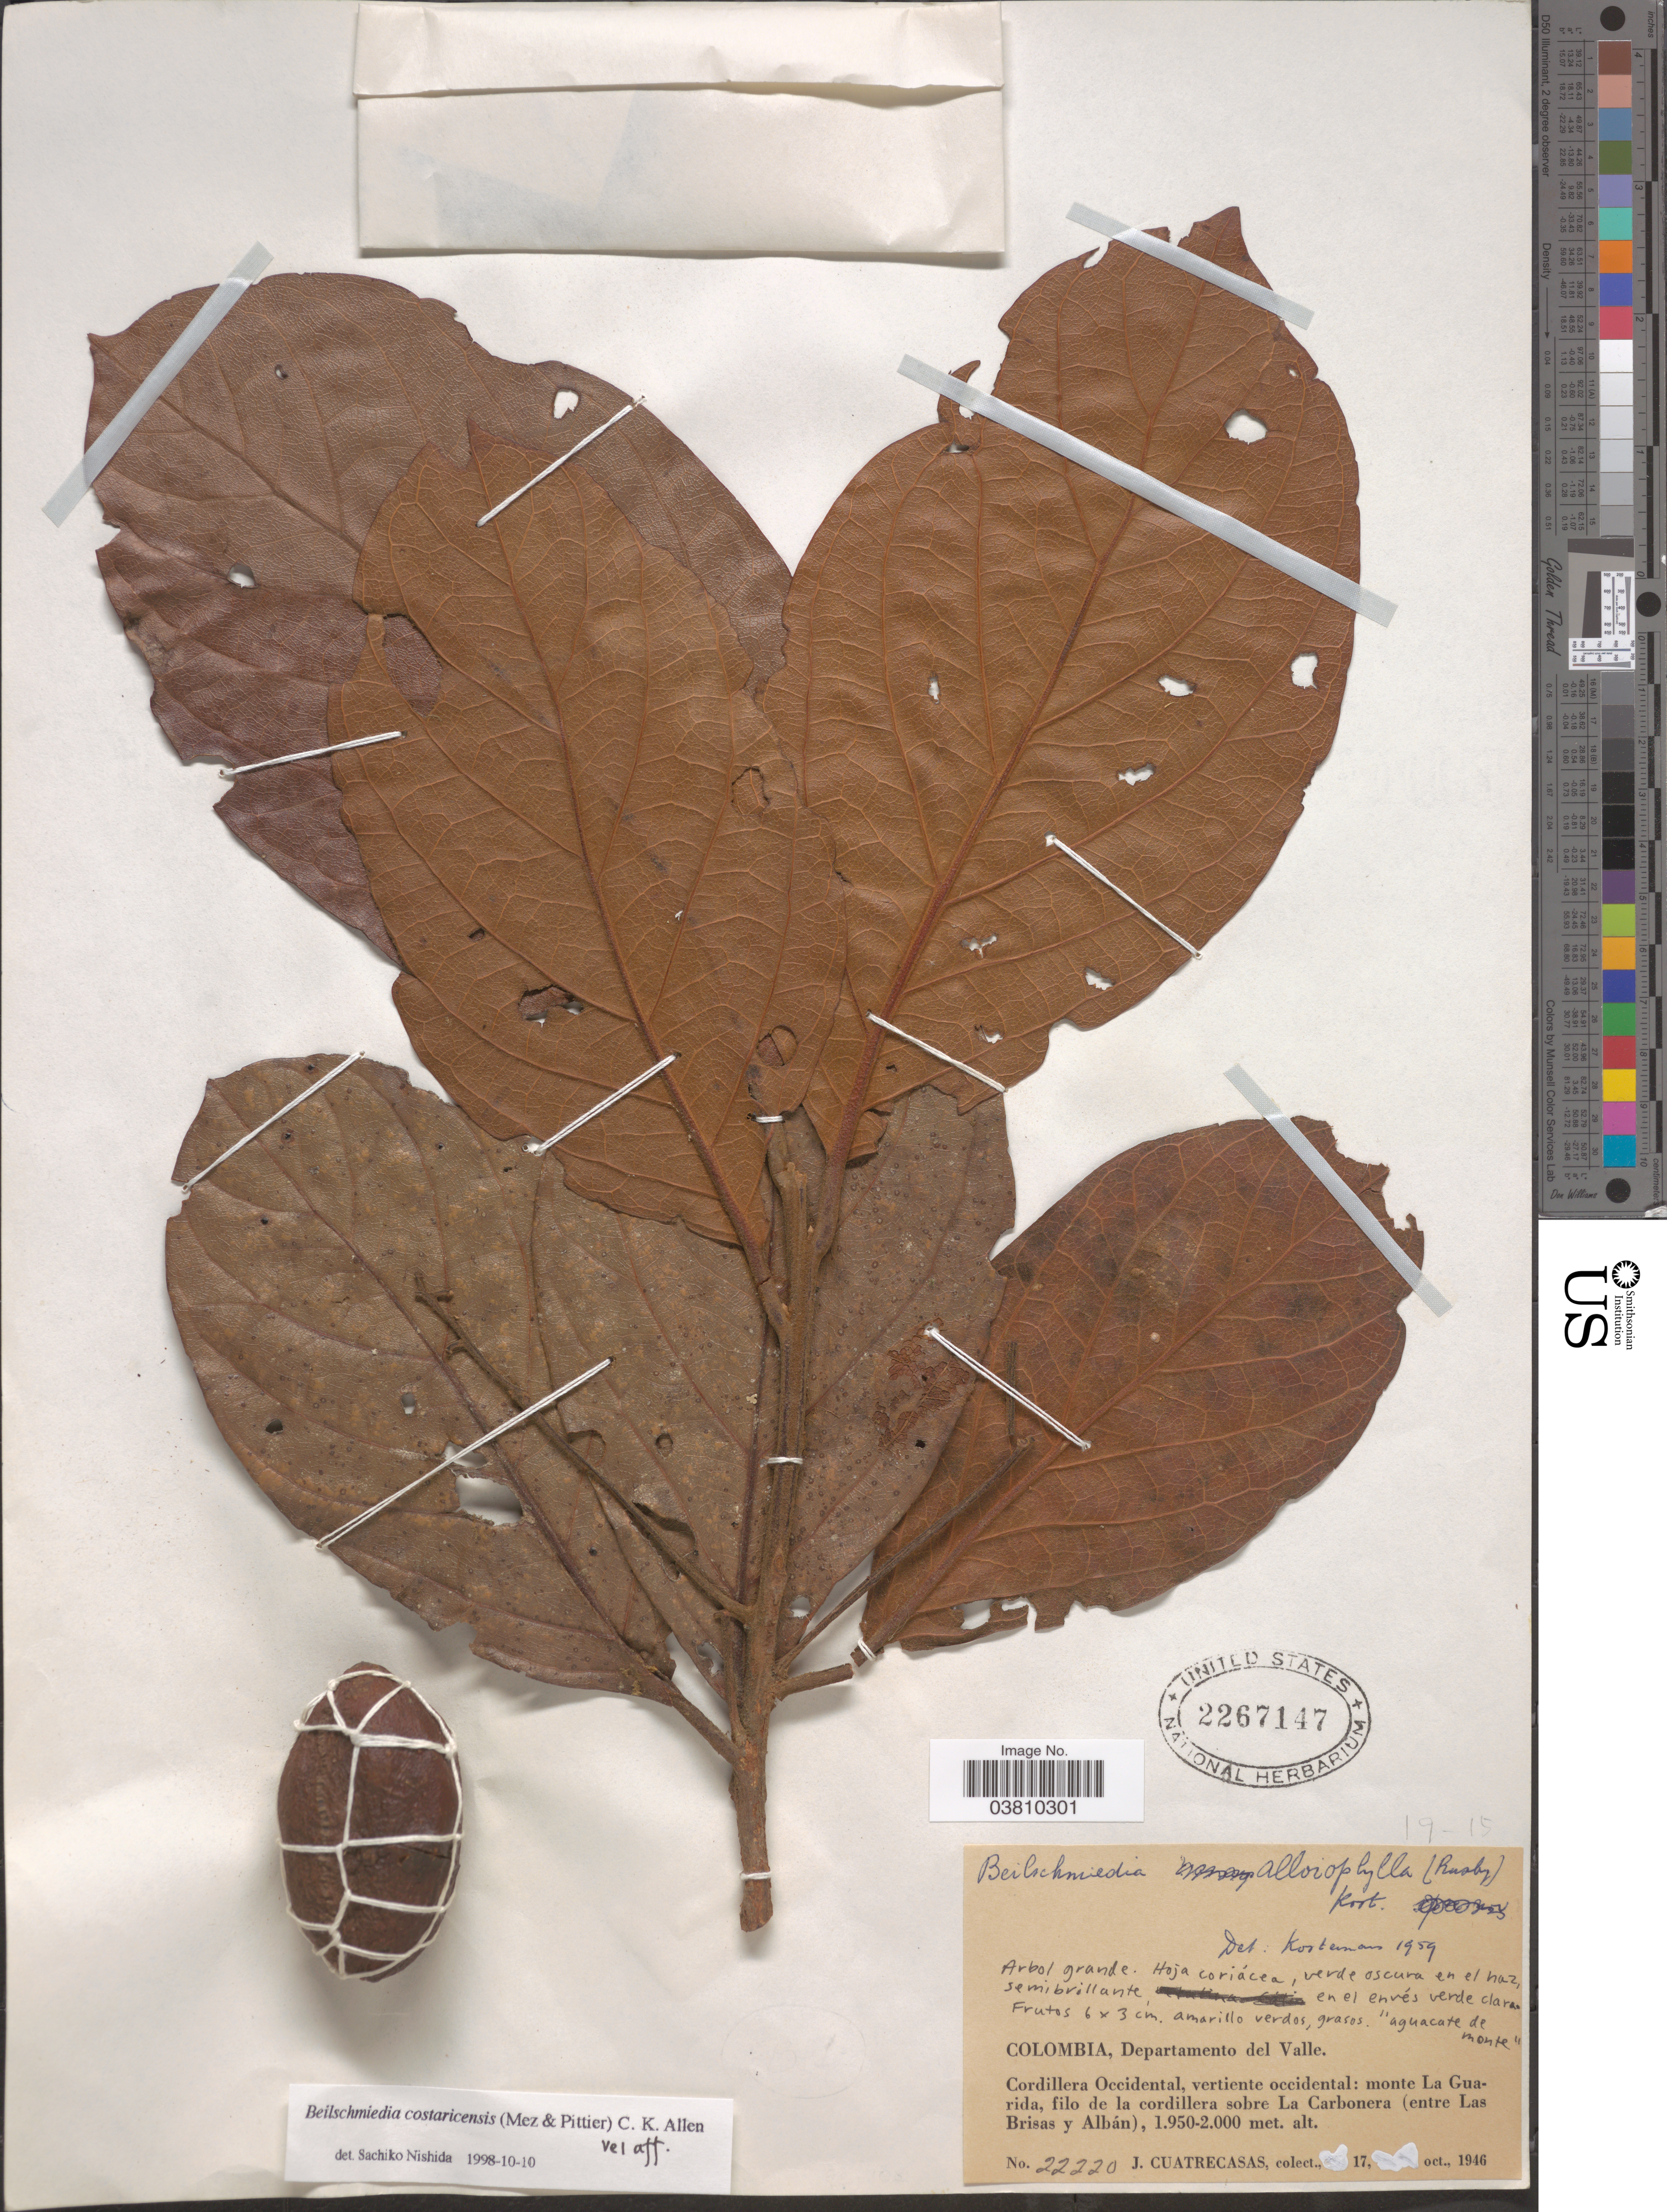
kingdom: Plantae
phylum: Tracheophyta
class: Magnoliopsida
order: Laurales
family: Lauraceae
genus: Beilschmiedia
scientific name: Beilschmiedia costaricensis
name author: (Mez & Pittier) C.K. Allen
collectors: J. Cuatrecasas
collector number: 22220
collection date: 1946-10-17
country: Colombia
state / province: Valle del Cauca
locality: Departamento del Valle. Cordillera Occidental, vertiente occidental: monte La Guarida, filo de la cordillera sobre La Carbonera (entre Las Brisas y Albán).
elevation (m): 1950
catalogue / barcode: US 2267147